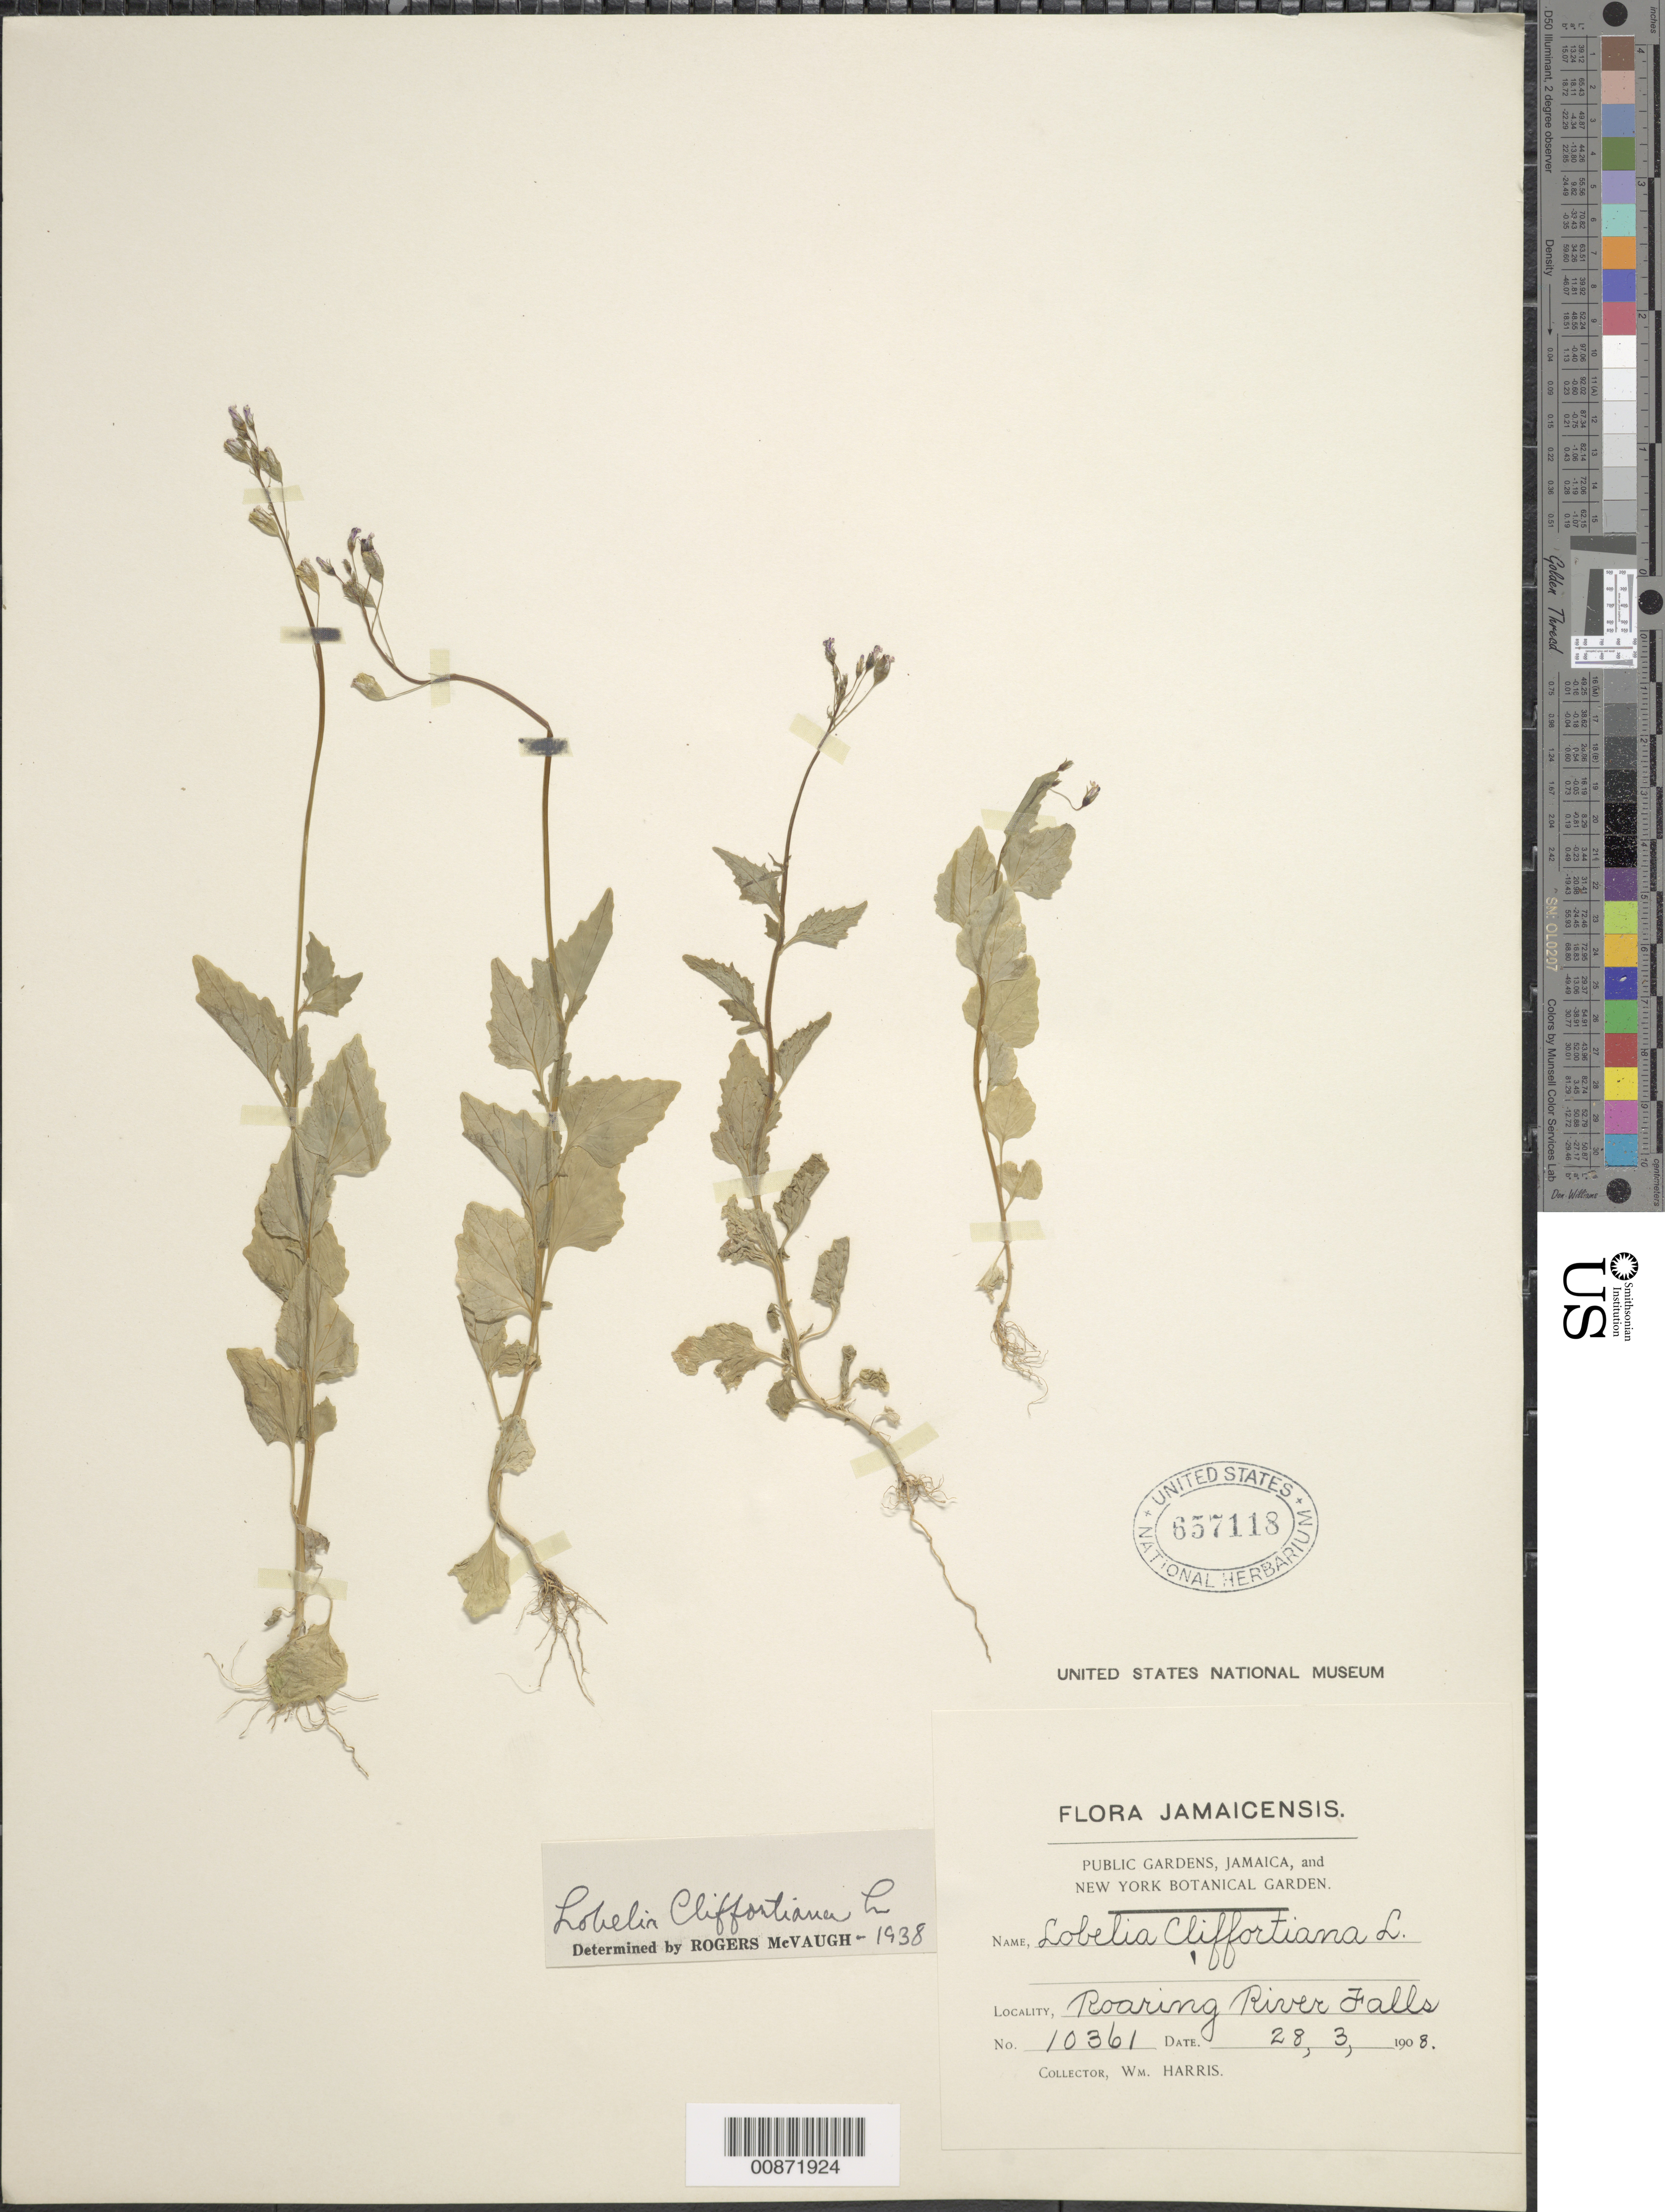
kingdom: Plantae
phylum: Tracheophyta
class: Magnoliopsida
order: Asterales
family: Campanulaceae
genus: Lobelia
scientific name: Lobelia cliffortiana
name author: L.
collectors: W. H. Harris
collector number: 10361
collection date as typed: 28 Mar 1908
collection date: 1908-03-28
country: Jamaica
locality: Roaring River Falls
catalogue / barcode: US 657118